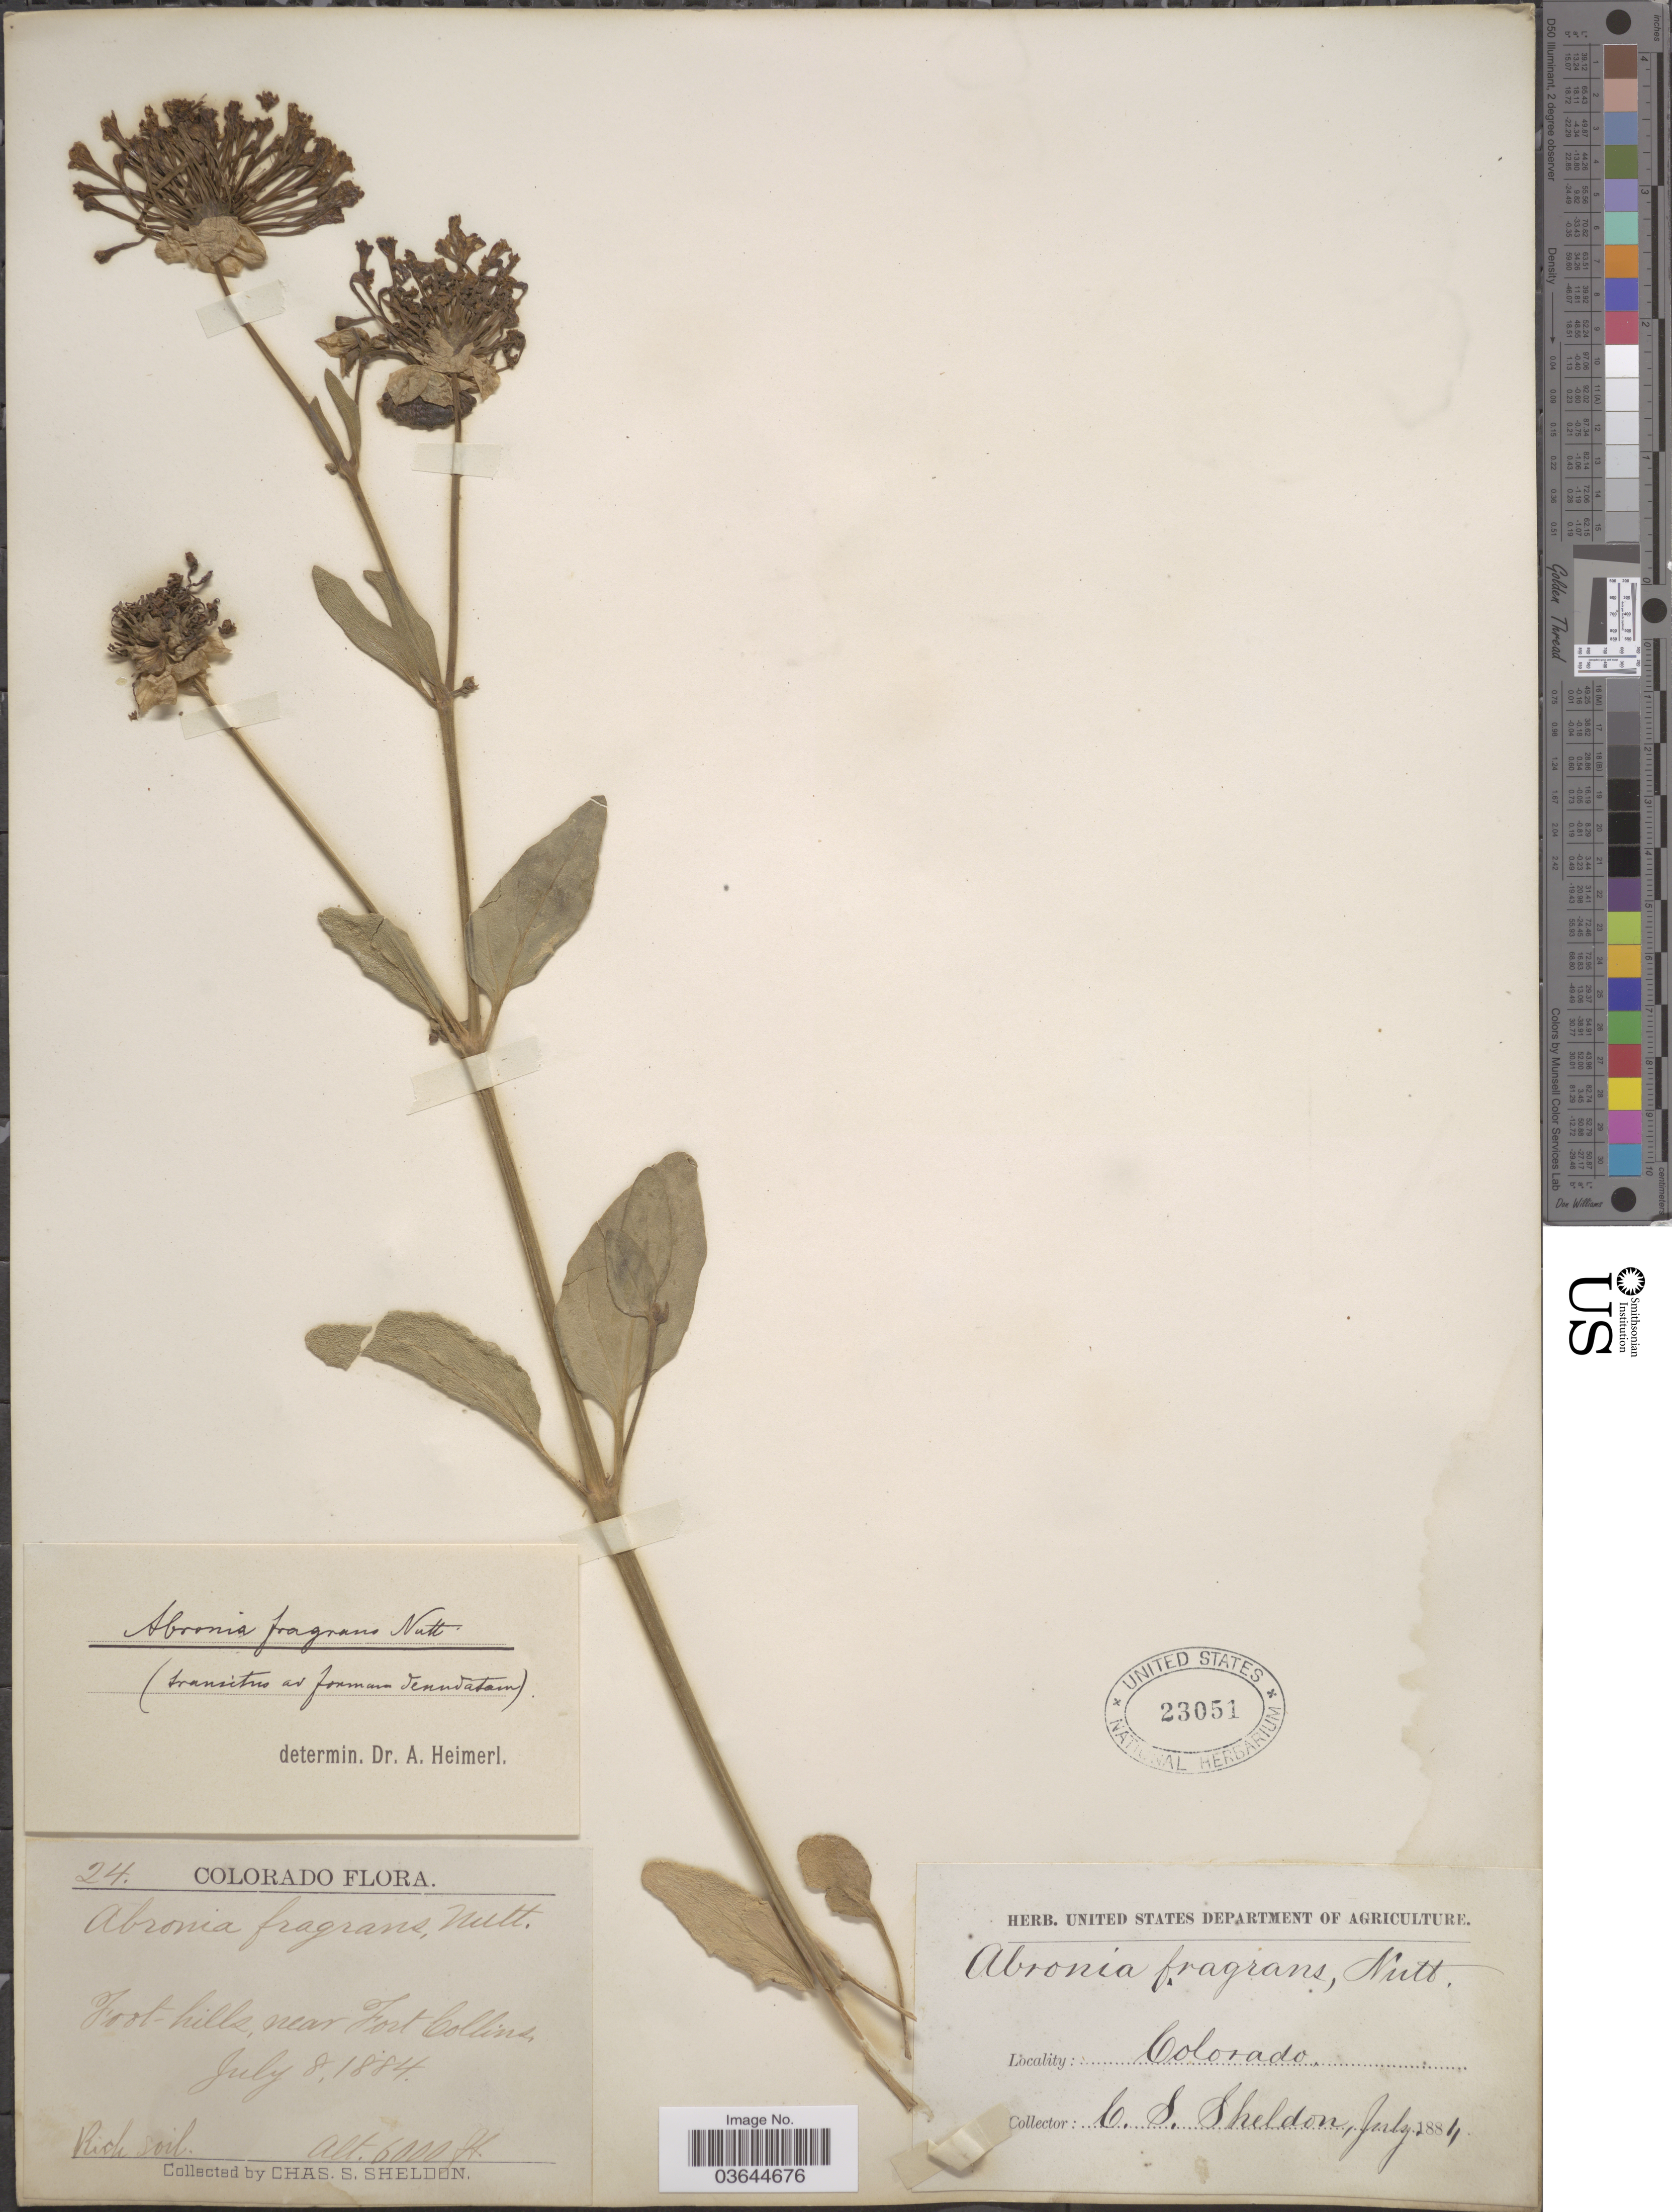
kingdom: Plantae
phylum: Tracheophyta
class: Magnoliopsida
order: Caryophyllales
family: Nyctaginaceae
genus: Abronia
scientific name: Abronia fragrans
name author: Nutt. ex Hook.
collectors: C. S. Sheldon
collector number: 24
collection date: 1884-07-08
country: United States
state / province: Colorado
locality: Foot-hills, near Fort Collins.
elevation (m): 1829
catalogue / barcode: US 23051